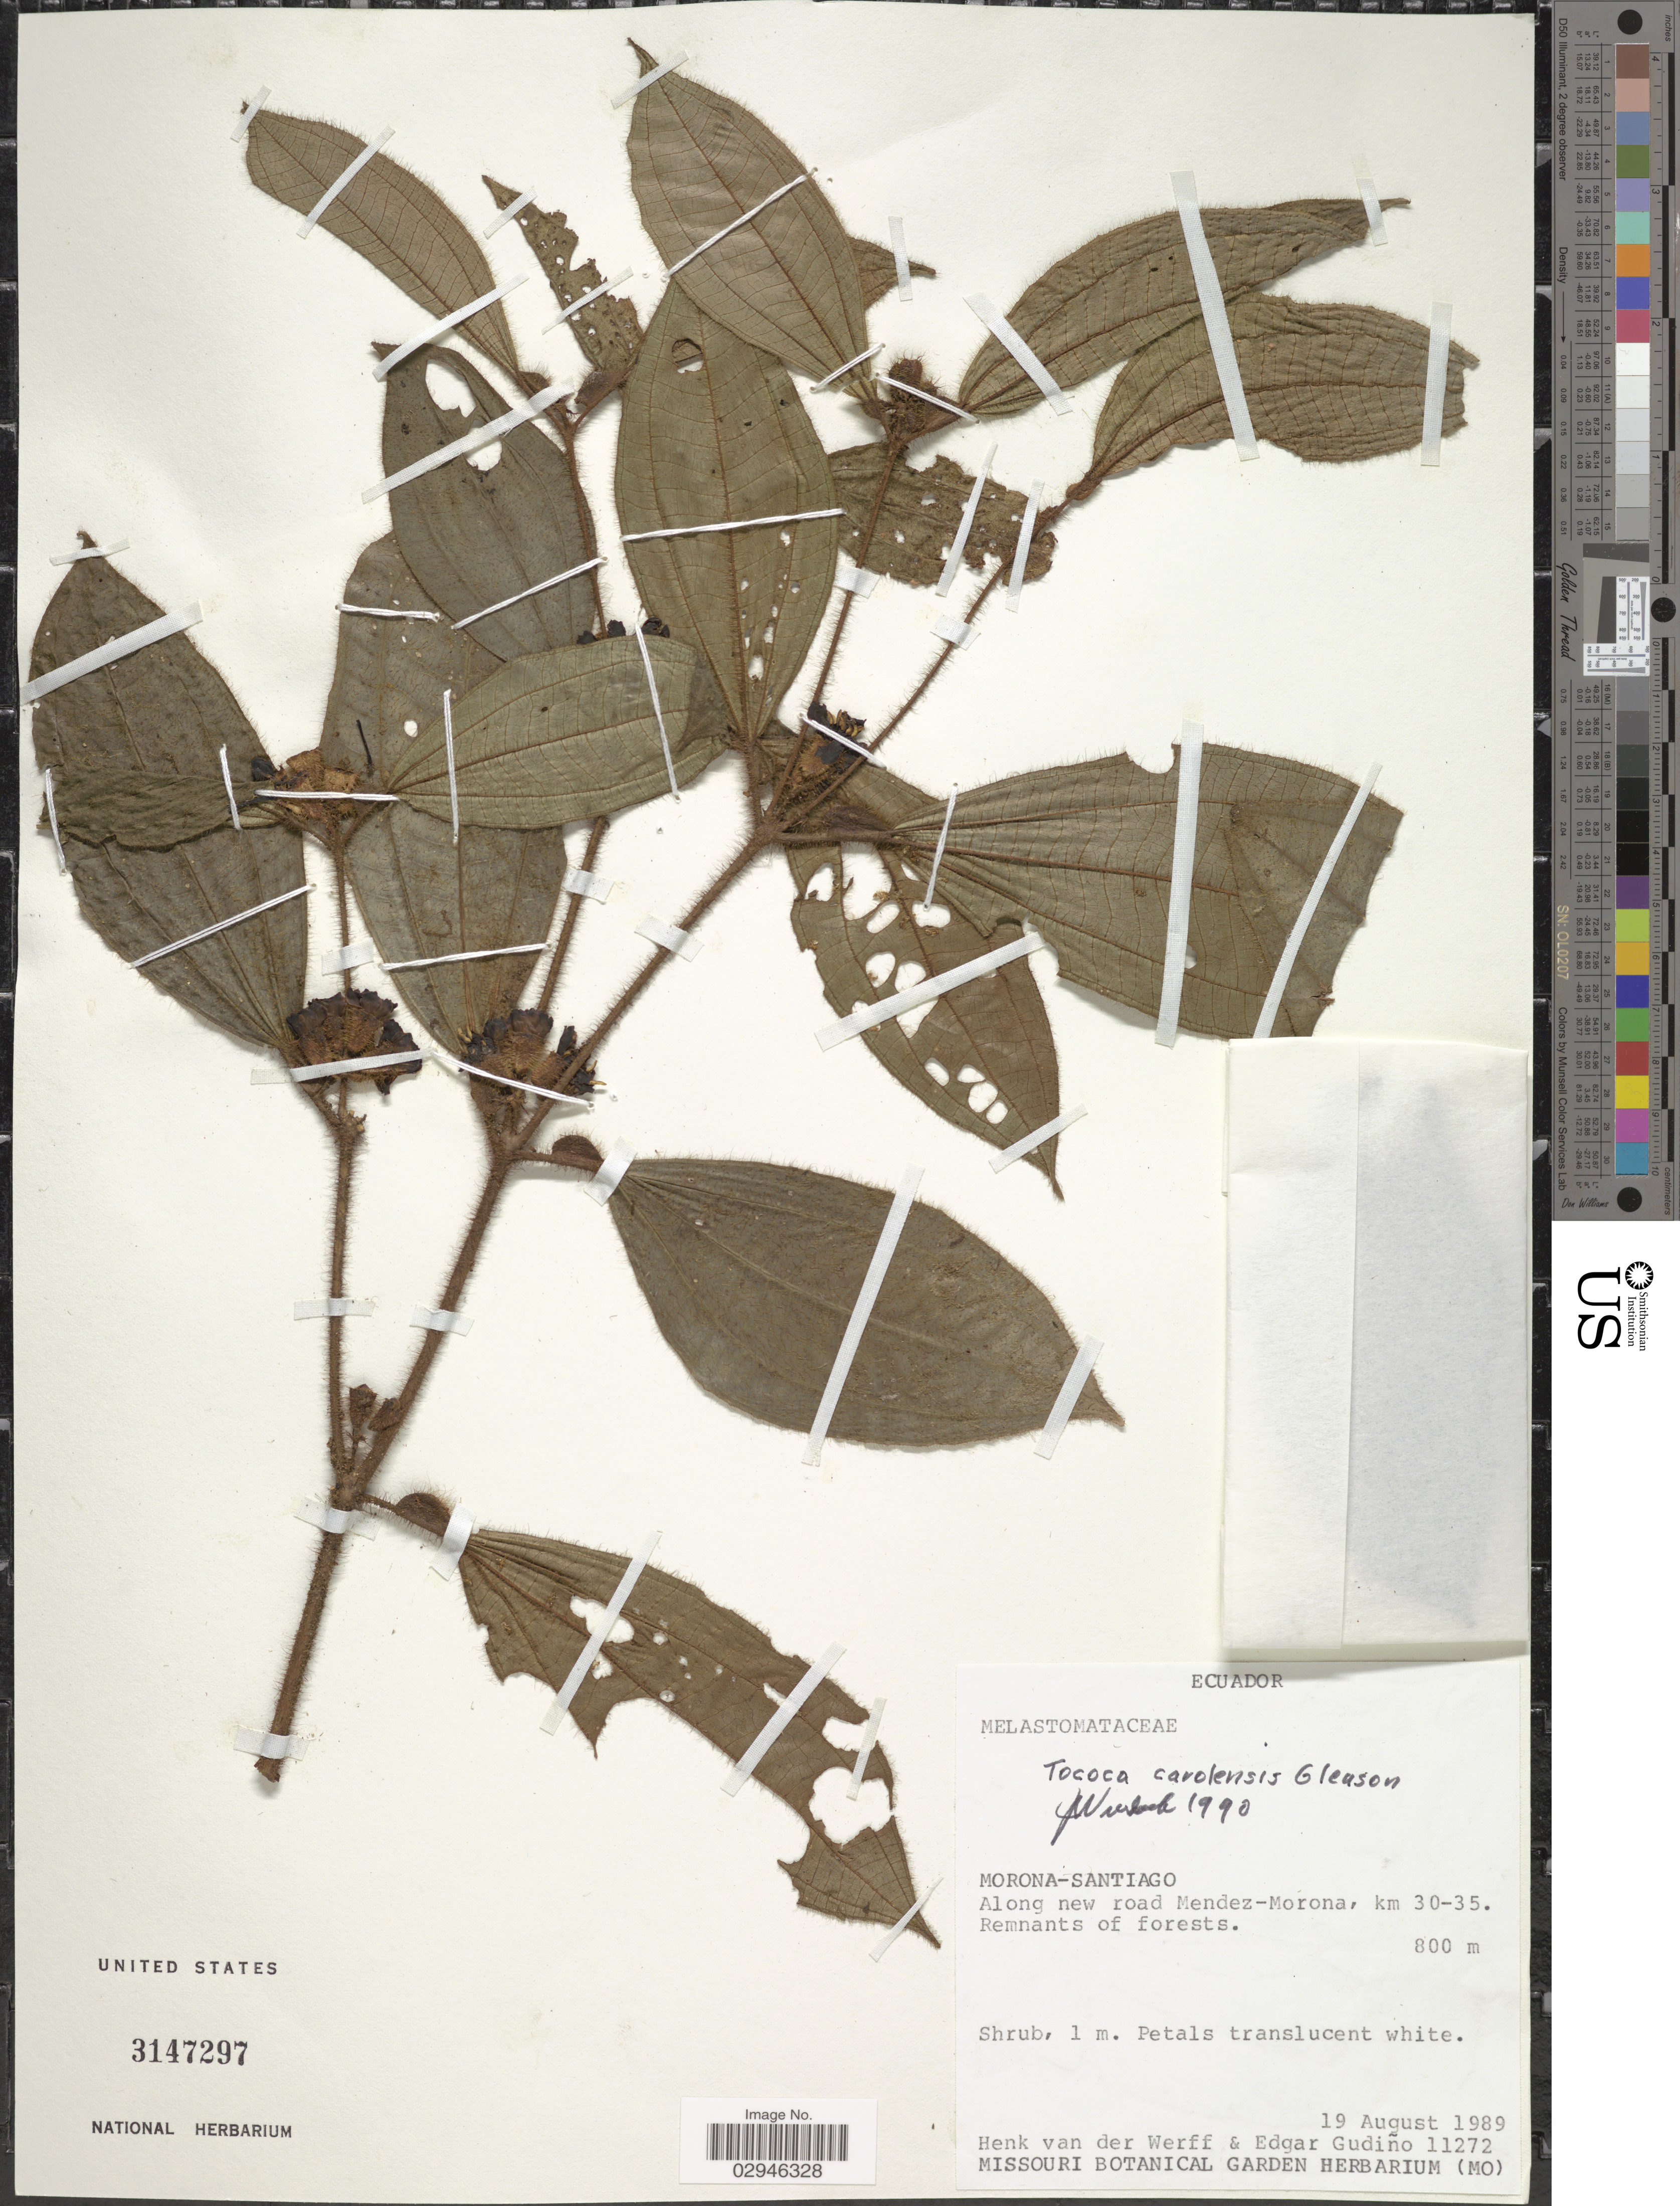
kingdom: Plantae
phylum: Tracheophyta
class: Magnoliopsida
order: Myrtales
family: Melastomataceae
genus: Tococa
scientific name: Tococa carolensis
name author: Gleason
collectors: H. van der Werff & E. Gudiño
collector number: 11272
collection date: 1989-08-19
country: Ecuador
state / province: Morona-Santiago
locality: Along new road Mendez-Morona, km 30-35.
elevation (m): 800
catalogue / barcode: US 3147297